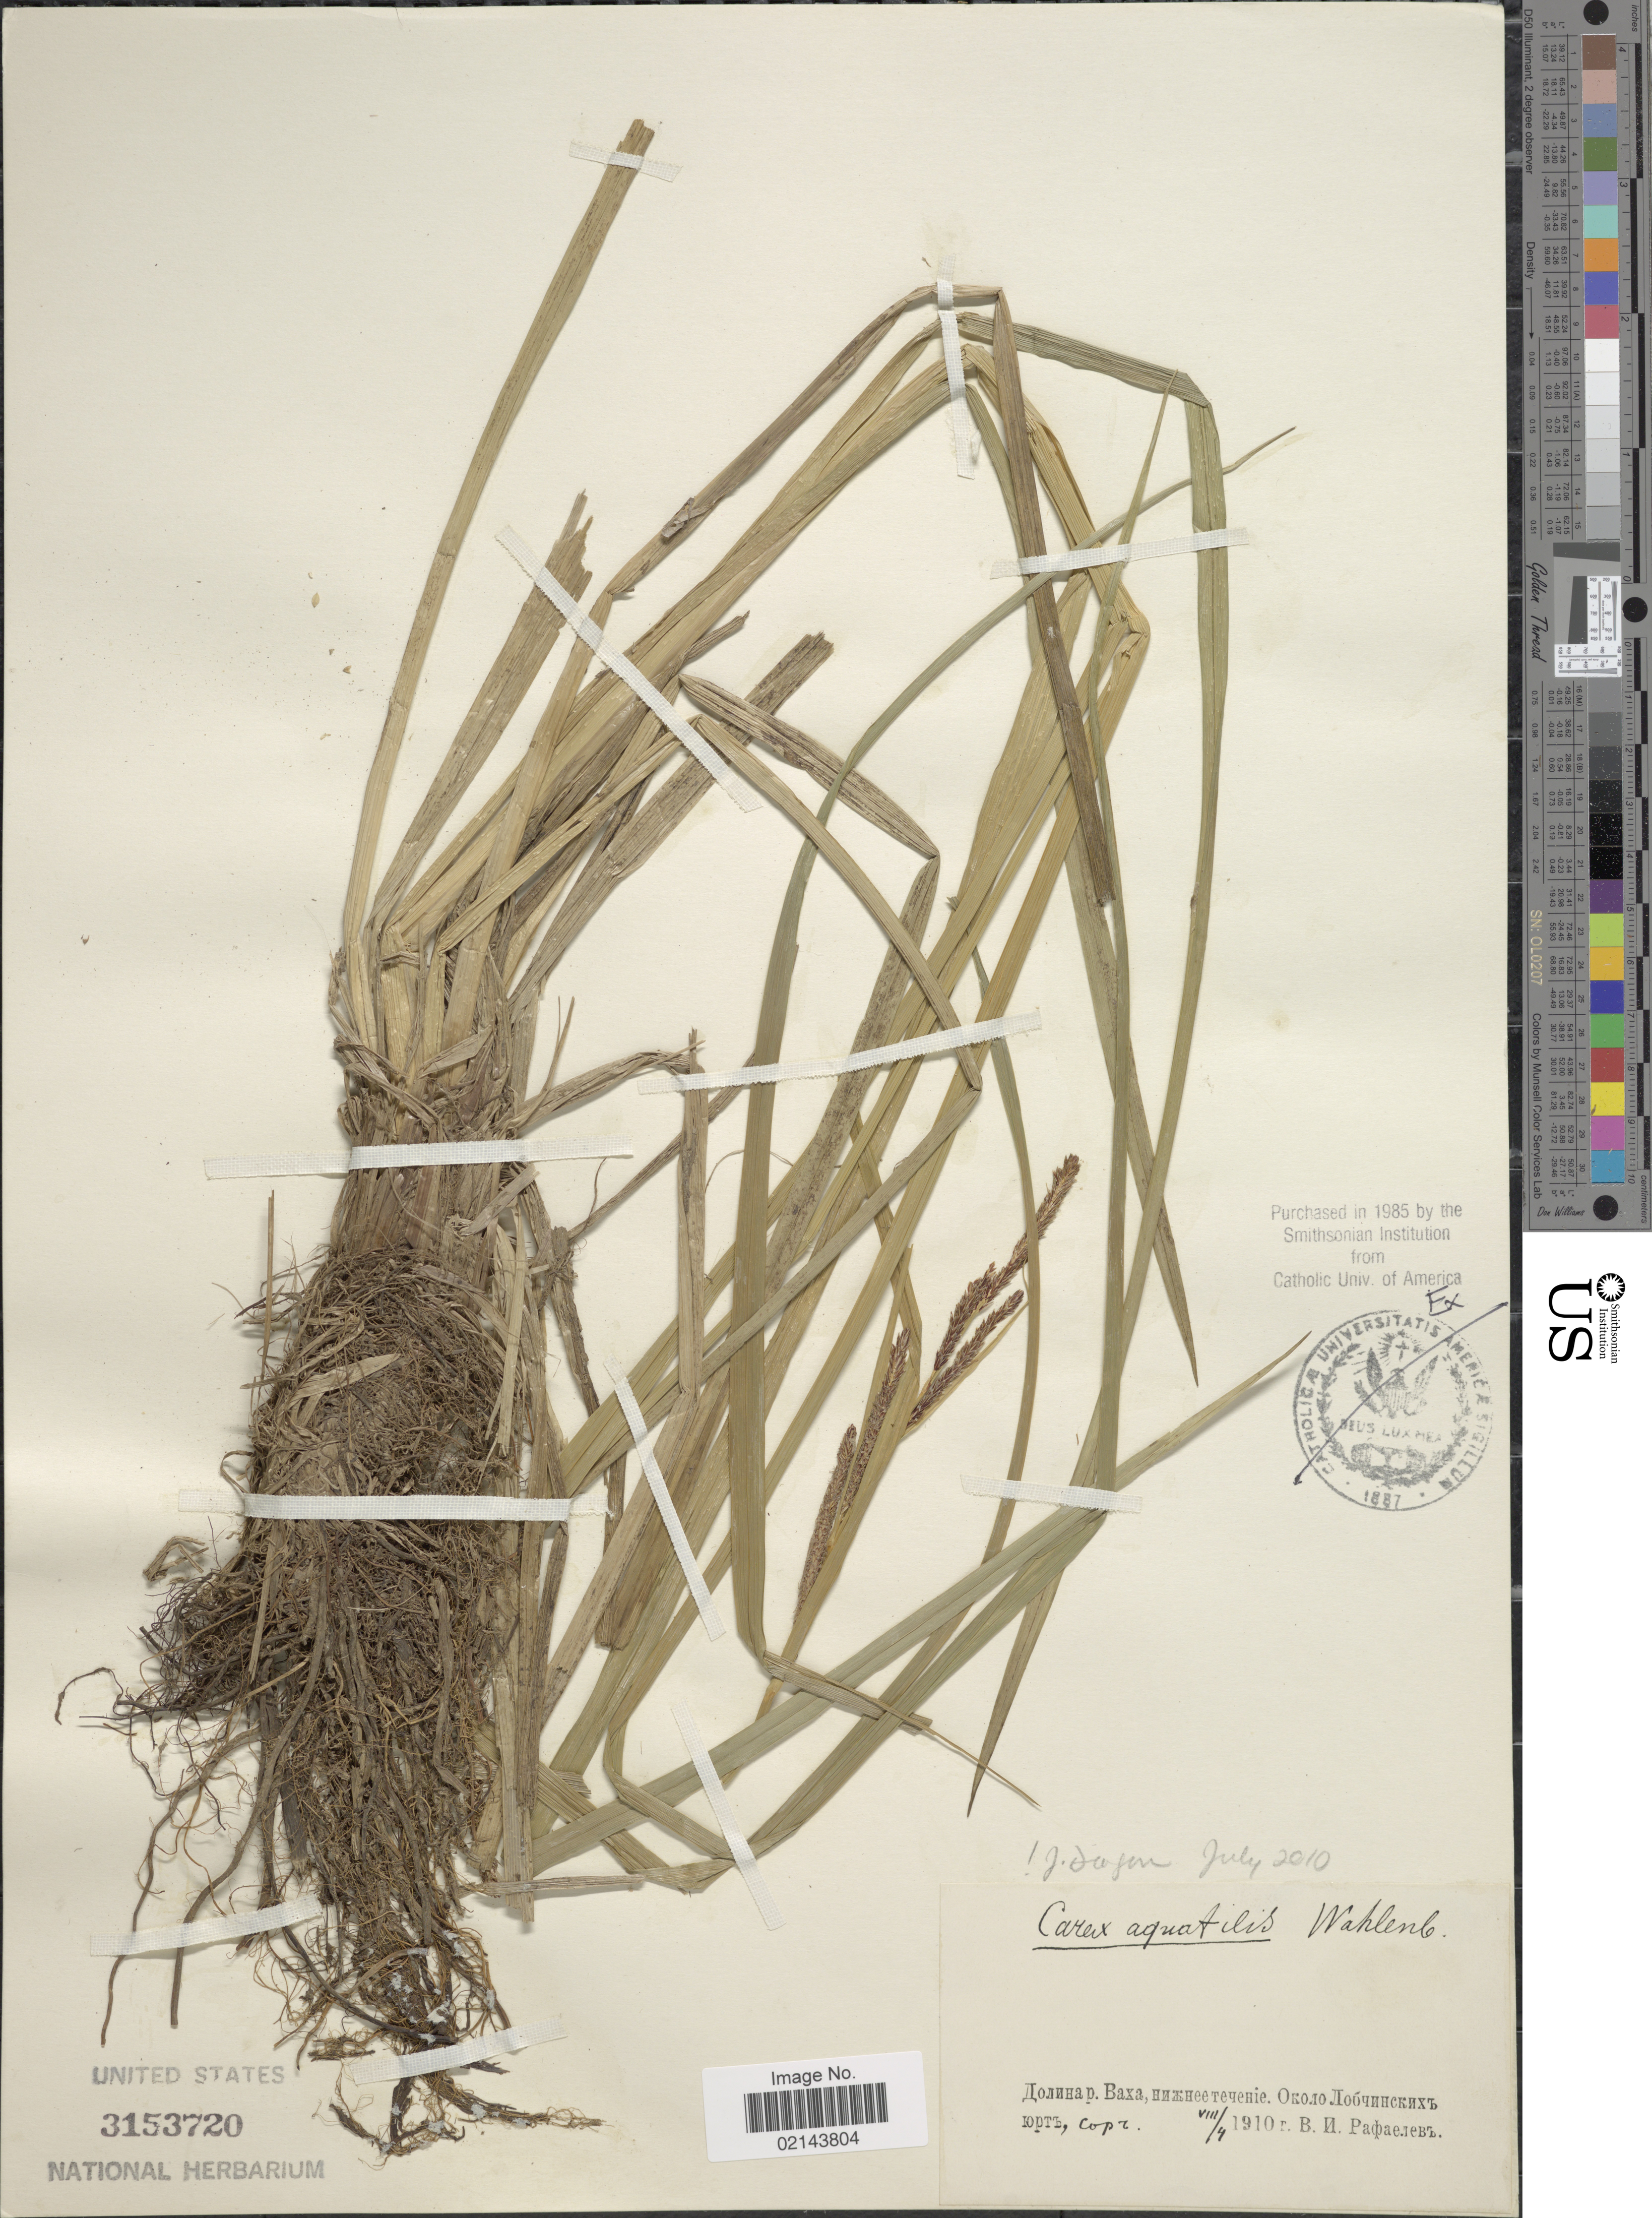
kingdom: Plantae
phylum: Tracheophyta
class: Liliopsida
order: Poales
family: Cyperaceae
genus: Carex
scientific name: Carex aquatilis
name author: Wahlenb.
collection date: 1910-08-04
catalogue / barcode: US 3153720